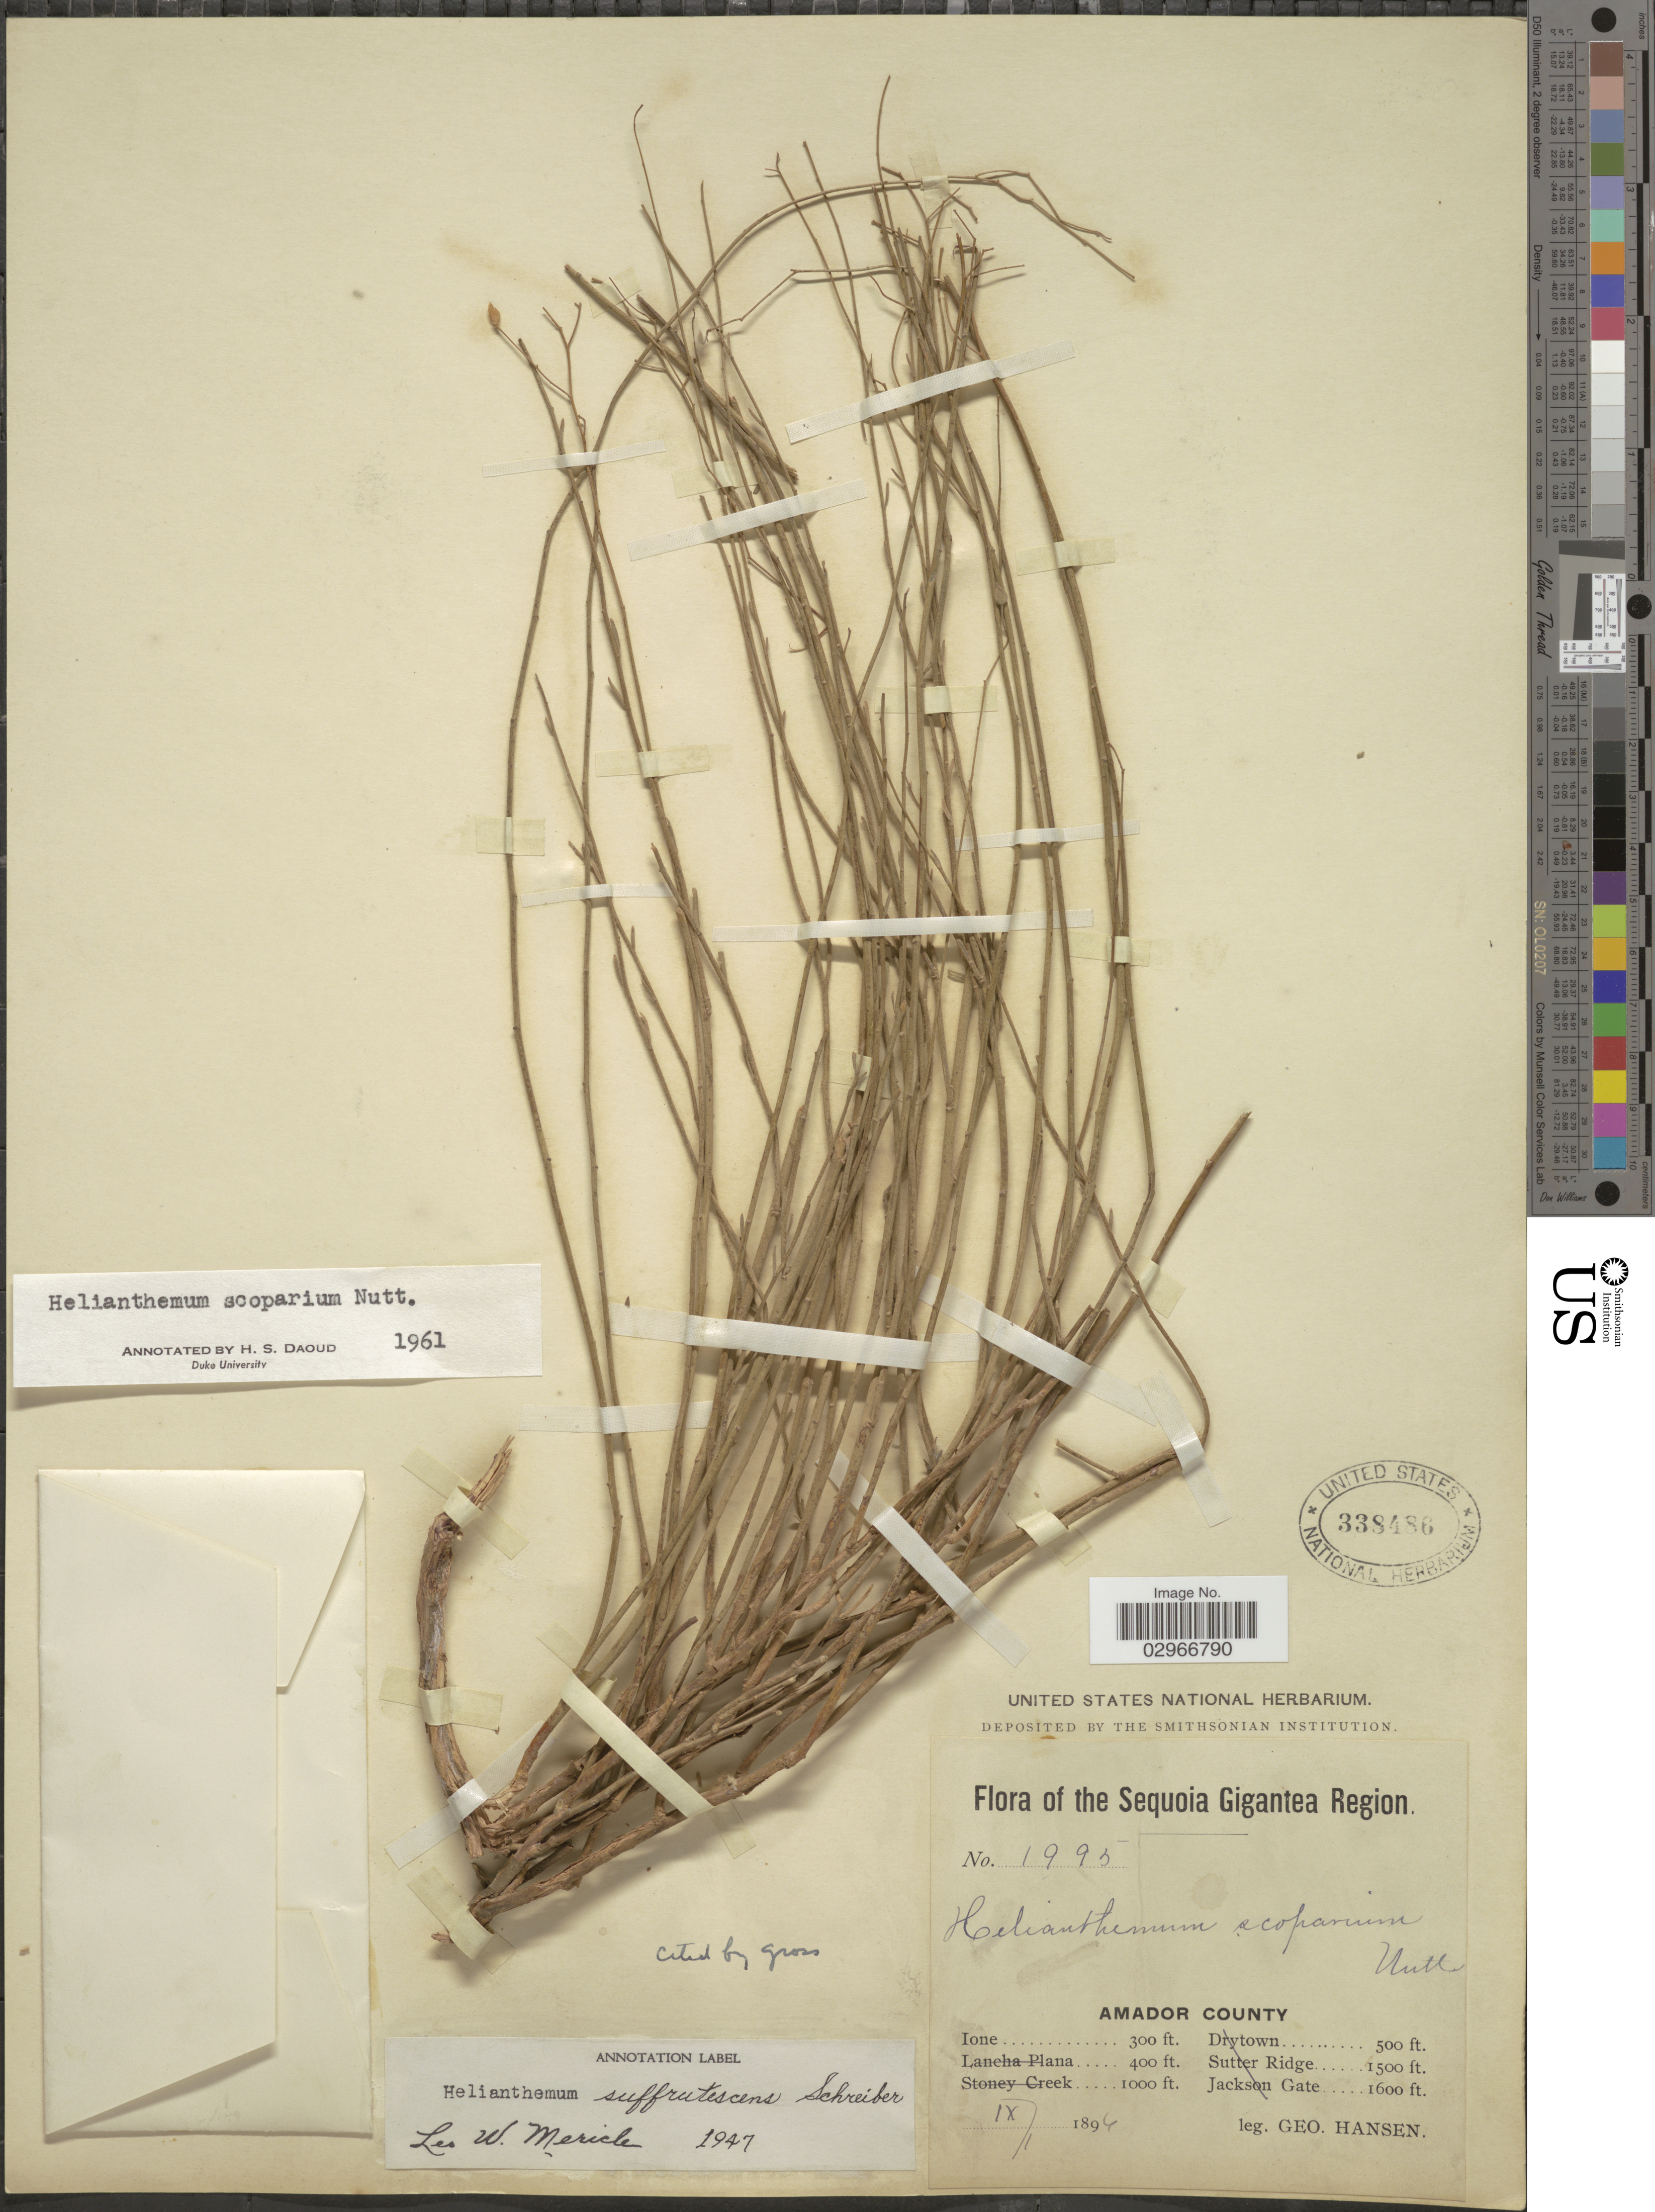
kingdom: Plantae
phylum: Tracheophyta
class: Magnoliopsida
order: Malvales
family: Cistaceae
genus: Helianthemum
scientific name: Helianthemum scoparium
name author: Nutt. ex Torr. & A. Gray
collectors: G. Hansen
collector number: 1995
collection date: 1894-09-01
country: United States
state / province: California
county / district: Amador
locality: Sequoia Gigantea Region. Amador County. Ione.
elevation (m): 91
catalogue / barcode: US 338486